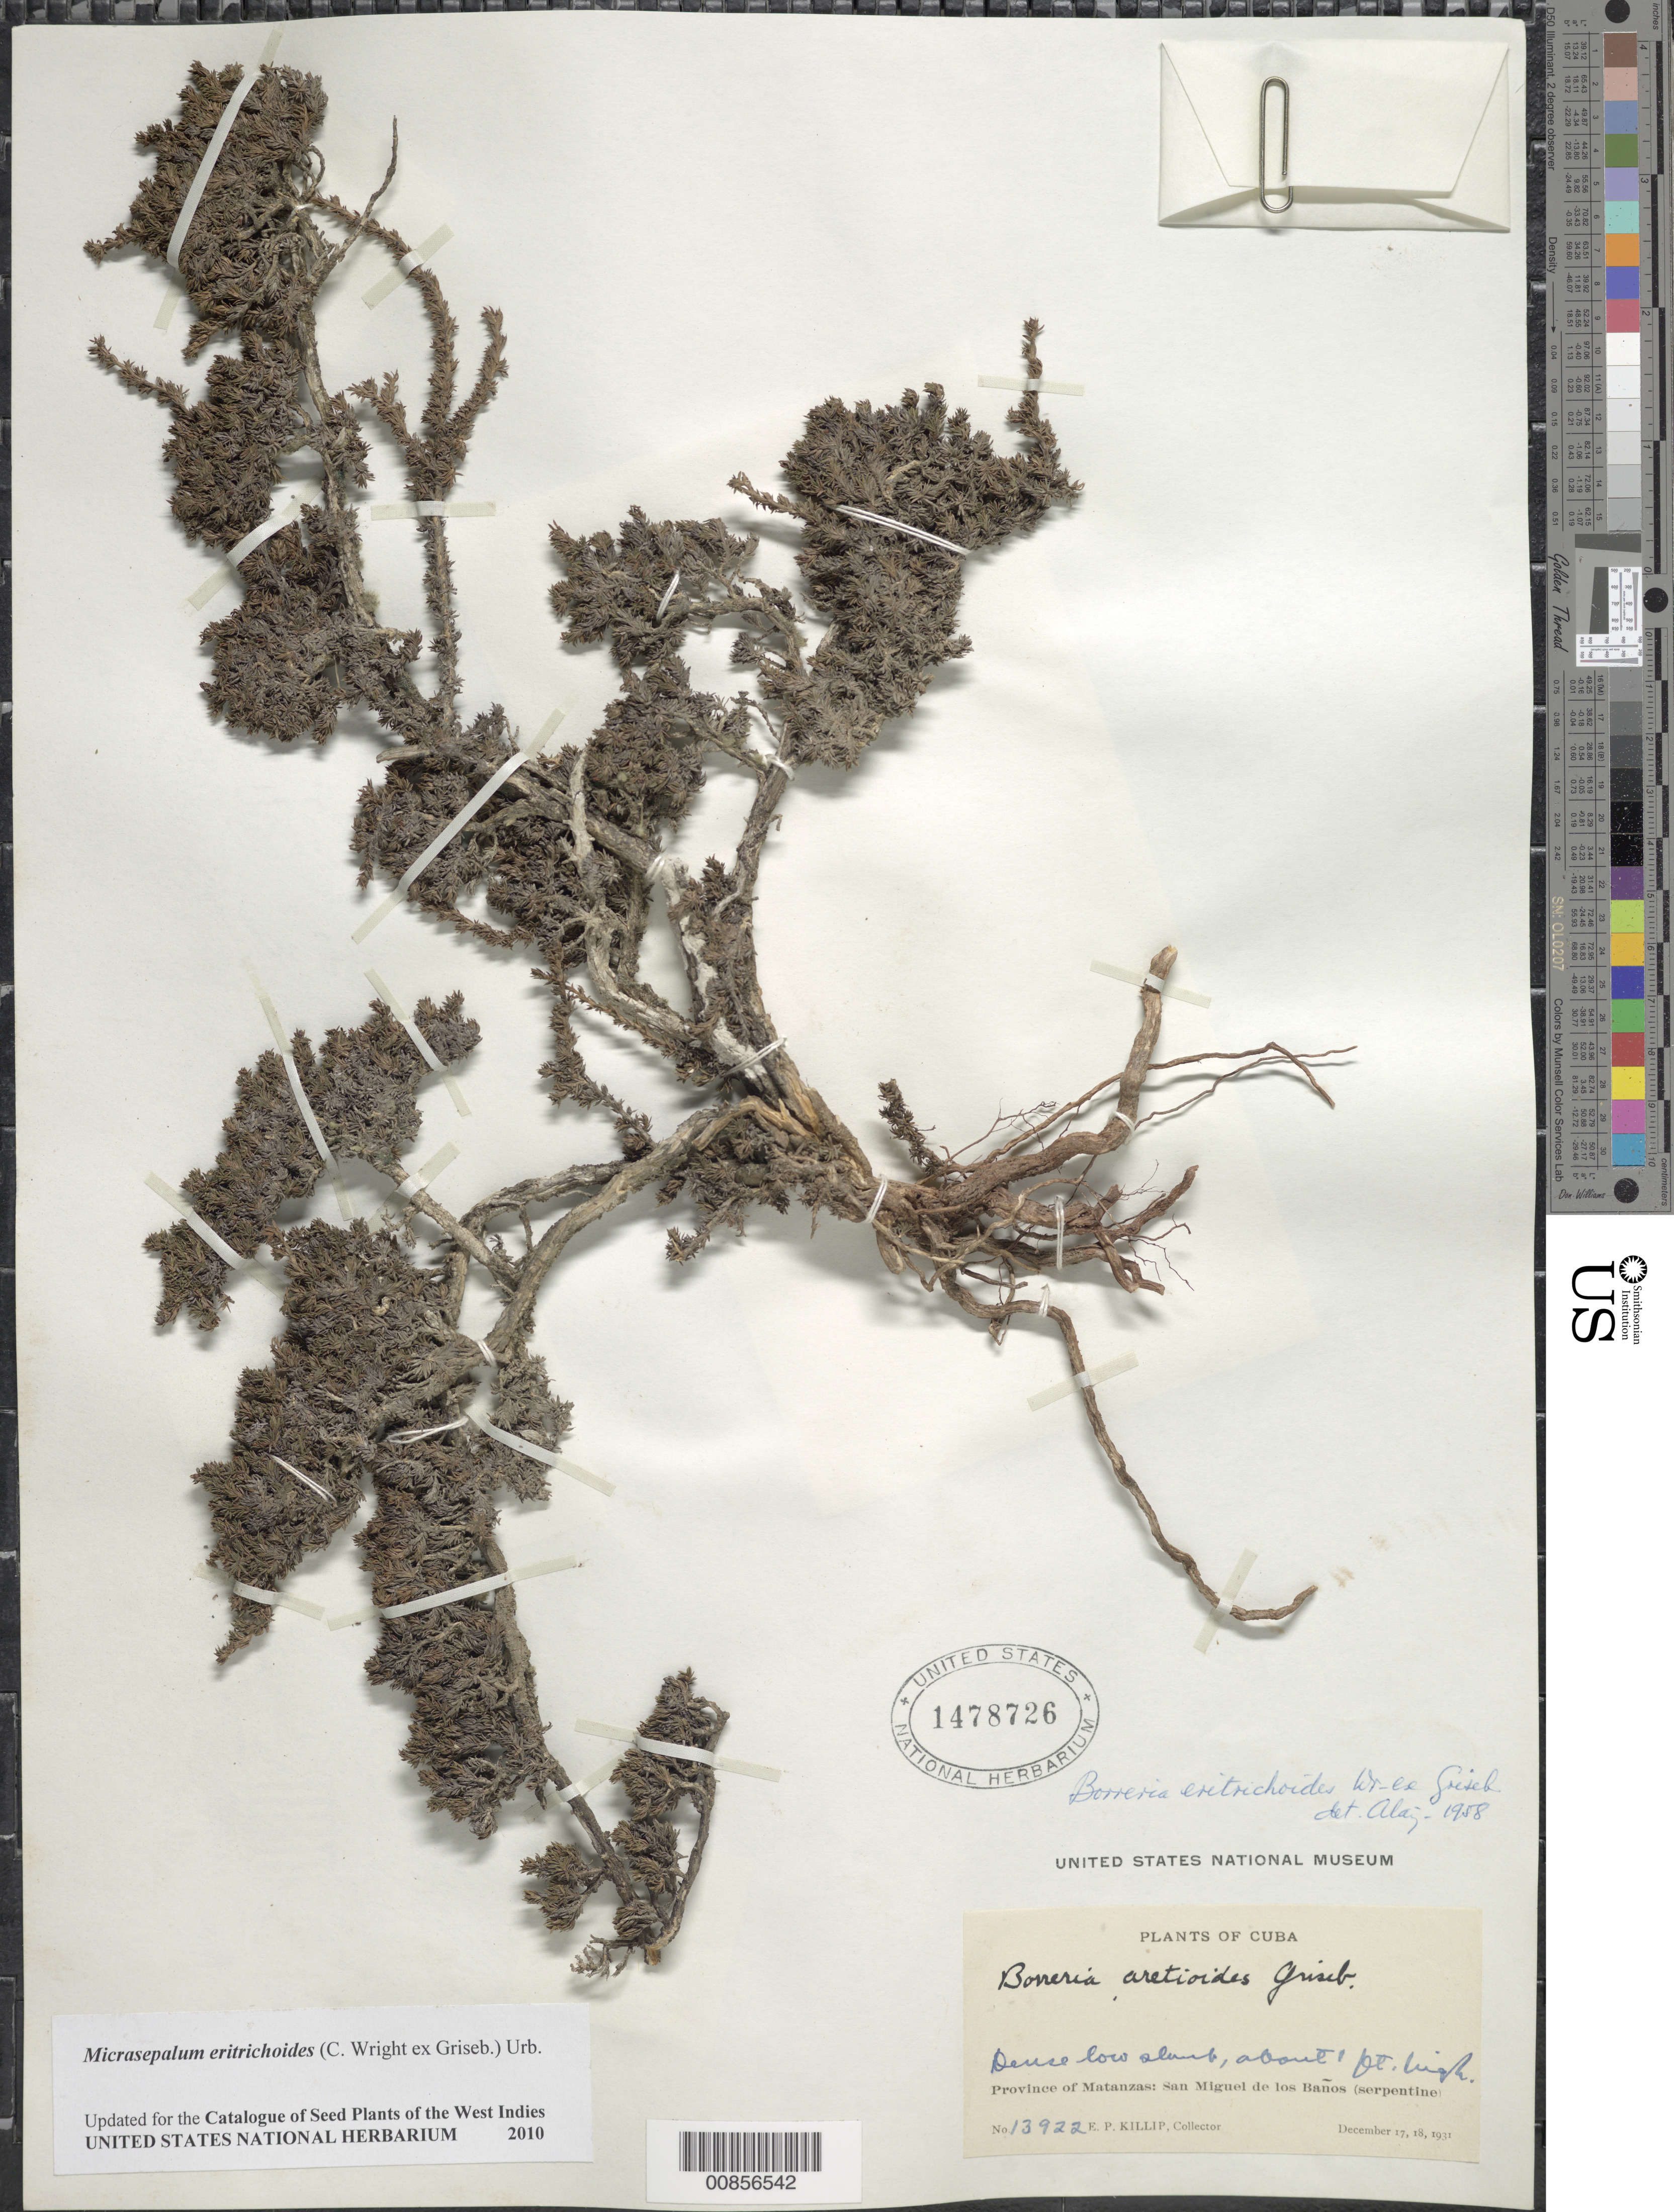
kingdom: Plantae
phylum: Tracheophyta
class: Magnoliopsida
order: Gentianales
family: Rubiaceae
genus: Micrasepalum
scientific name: Micrasepalum eritrichoides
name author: (C. Wright ex Griseb.) Urb.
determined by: Liogier, Alain H.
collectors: E. P. Killip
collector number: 13922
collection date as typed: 17 Dec 1931 to 18 Dec 1931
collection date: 1931-12-17/1931-12-18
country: Cuba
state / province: Matanzas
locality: San Miguel de los Banos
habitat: Serpentine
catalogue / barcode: US 1478726